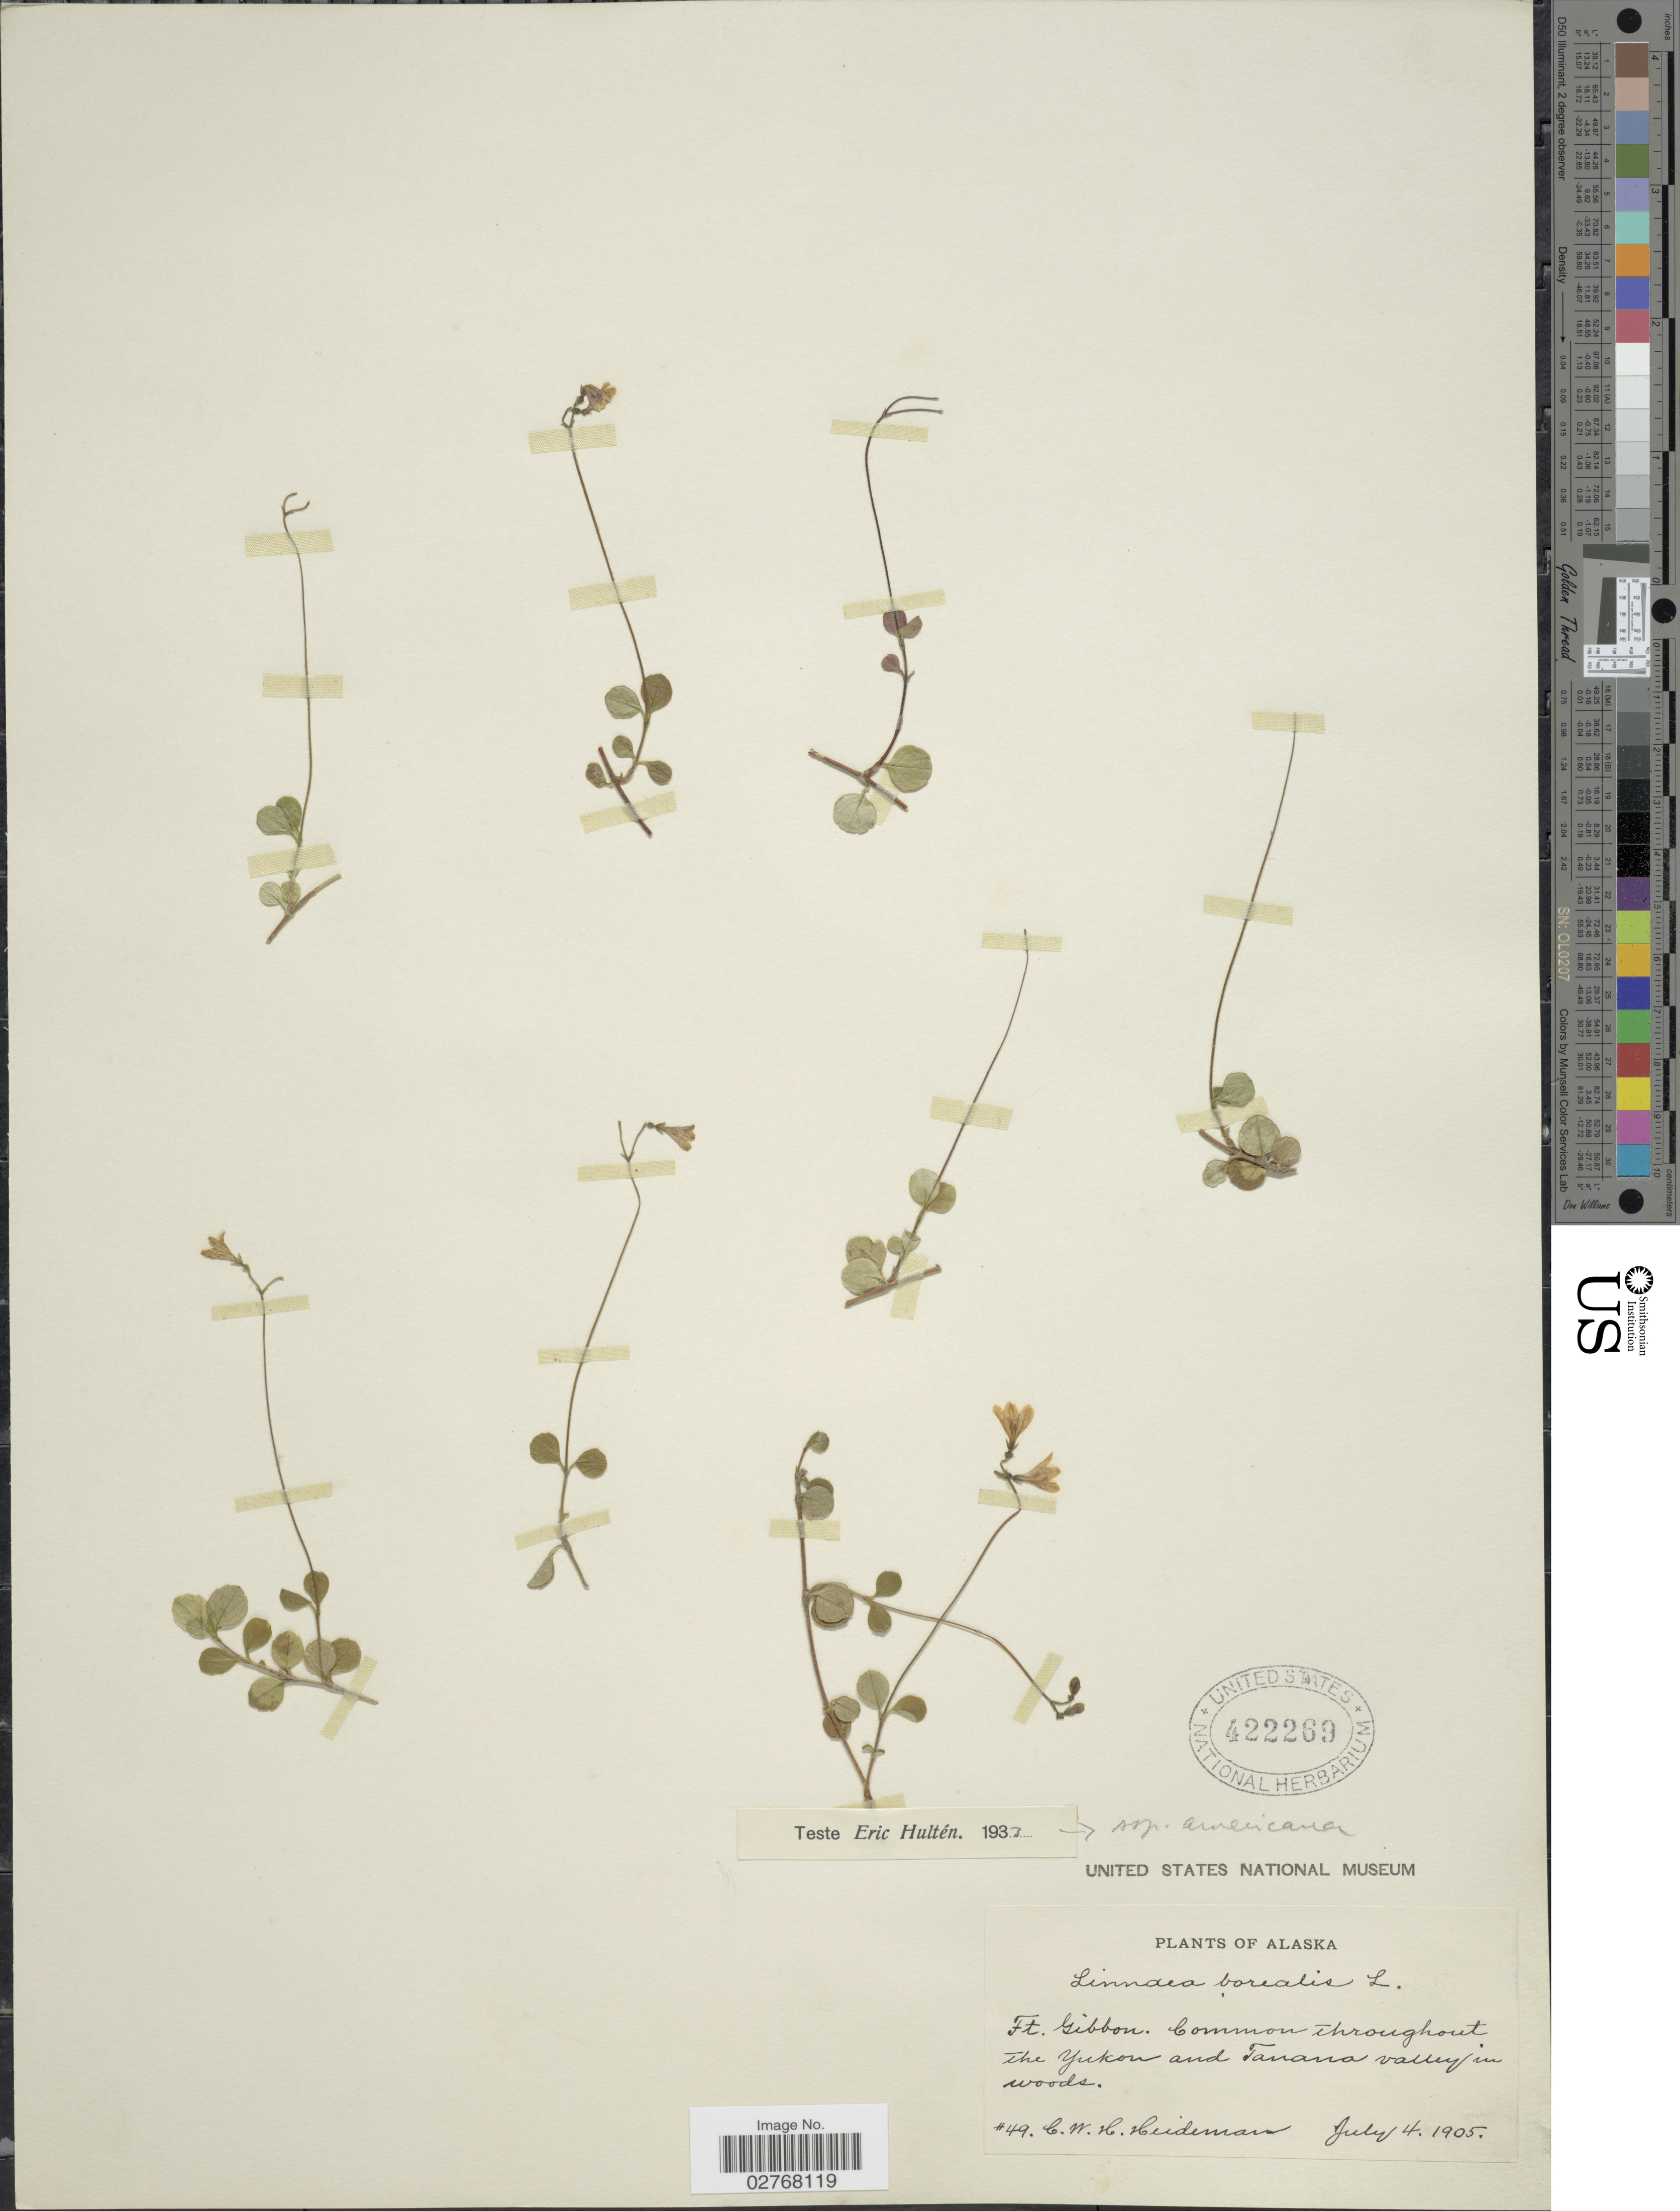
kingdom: Plantae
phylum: Tracheophyta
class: Magnoliopsida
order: Dipsacales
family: Caprifoliaceae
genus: Linnaea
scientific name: Linnaea borealis var. americana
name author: (J. Forbes) Rehder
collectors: C. Heideman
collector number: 49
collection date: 1905-07-04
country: United States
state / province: Alaska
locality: Ft. Gibbon. Common throughout the Yukon and Tanana valley in woods.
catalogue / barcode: US 422269